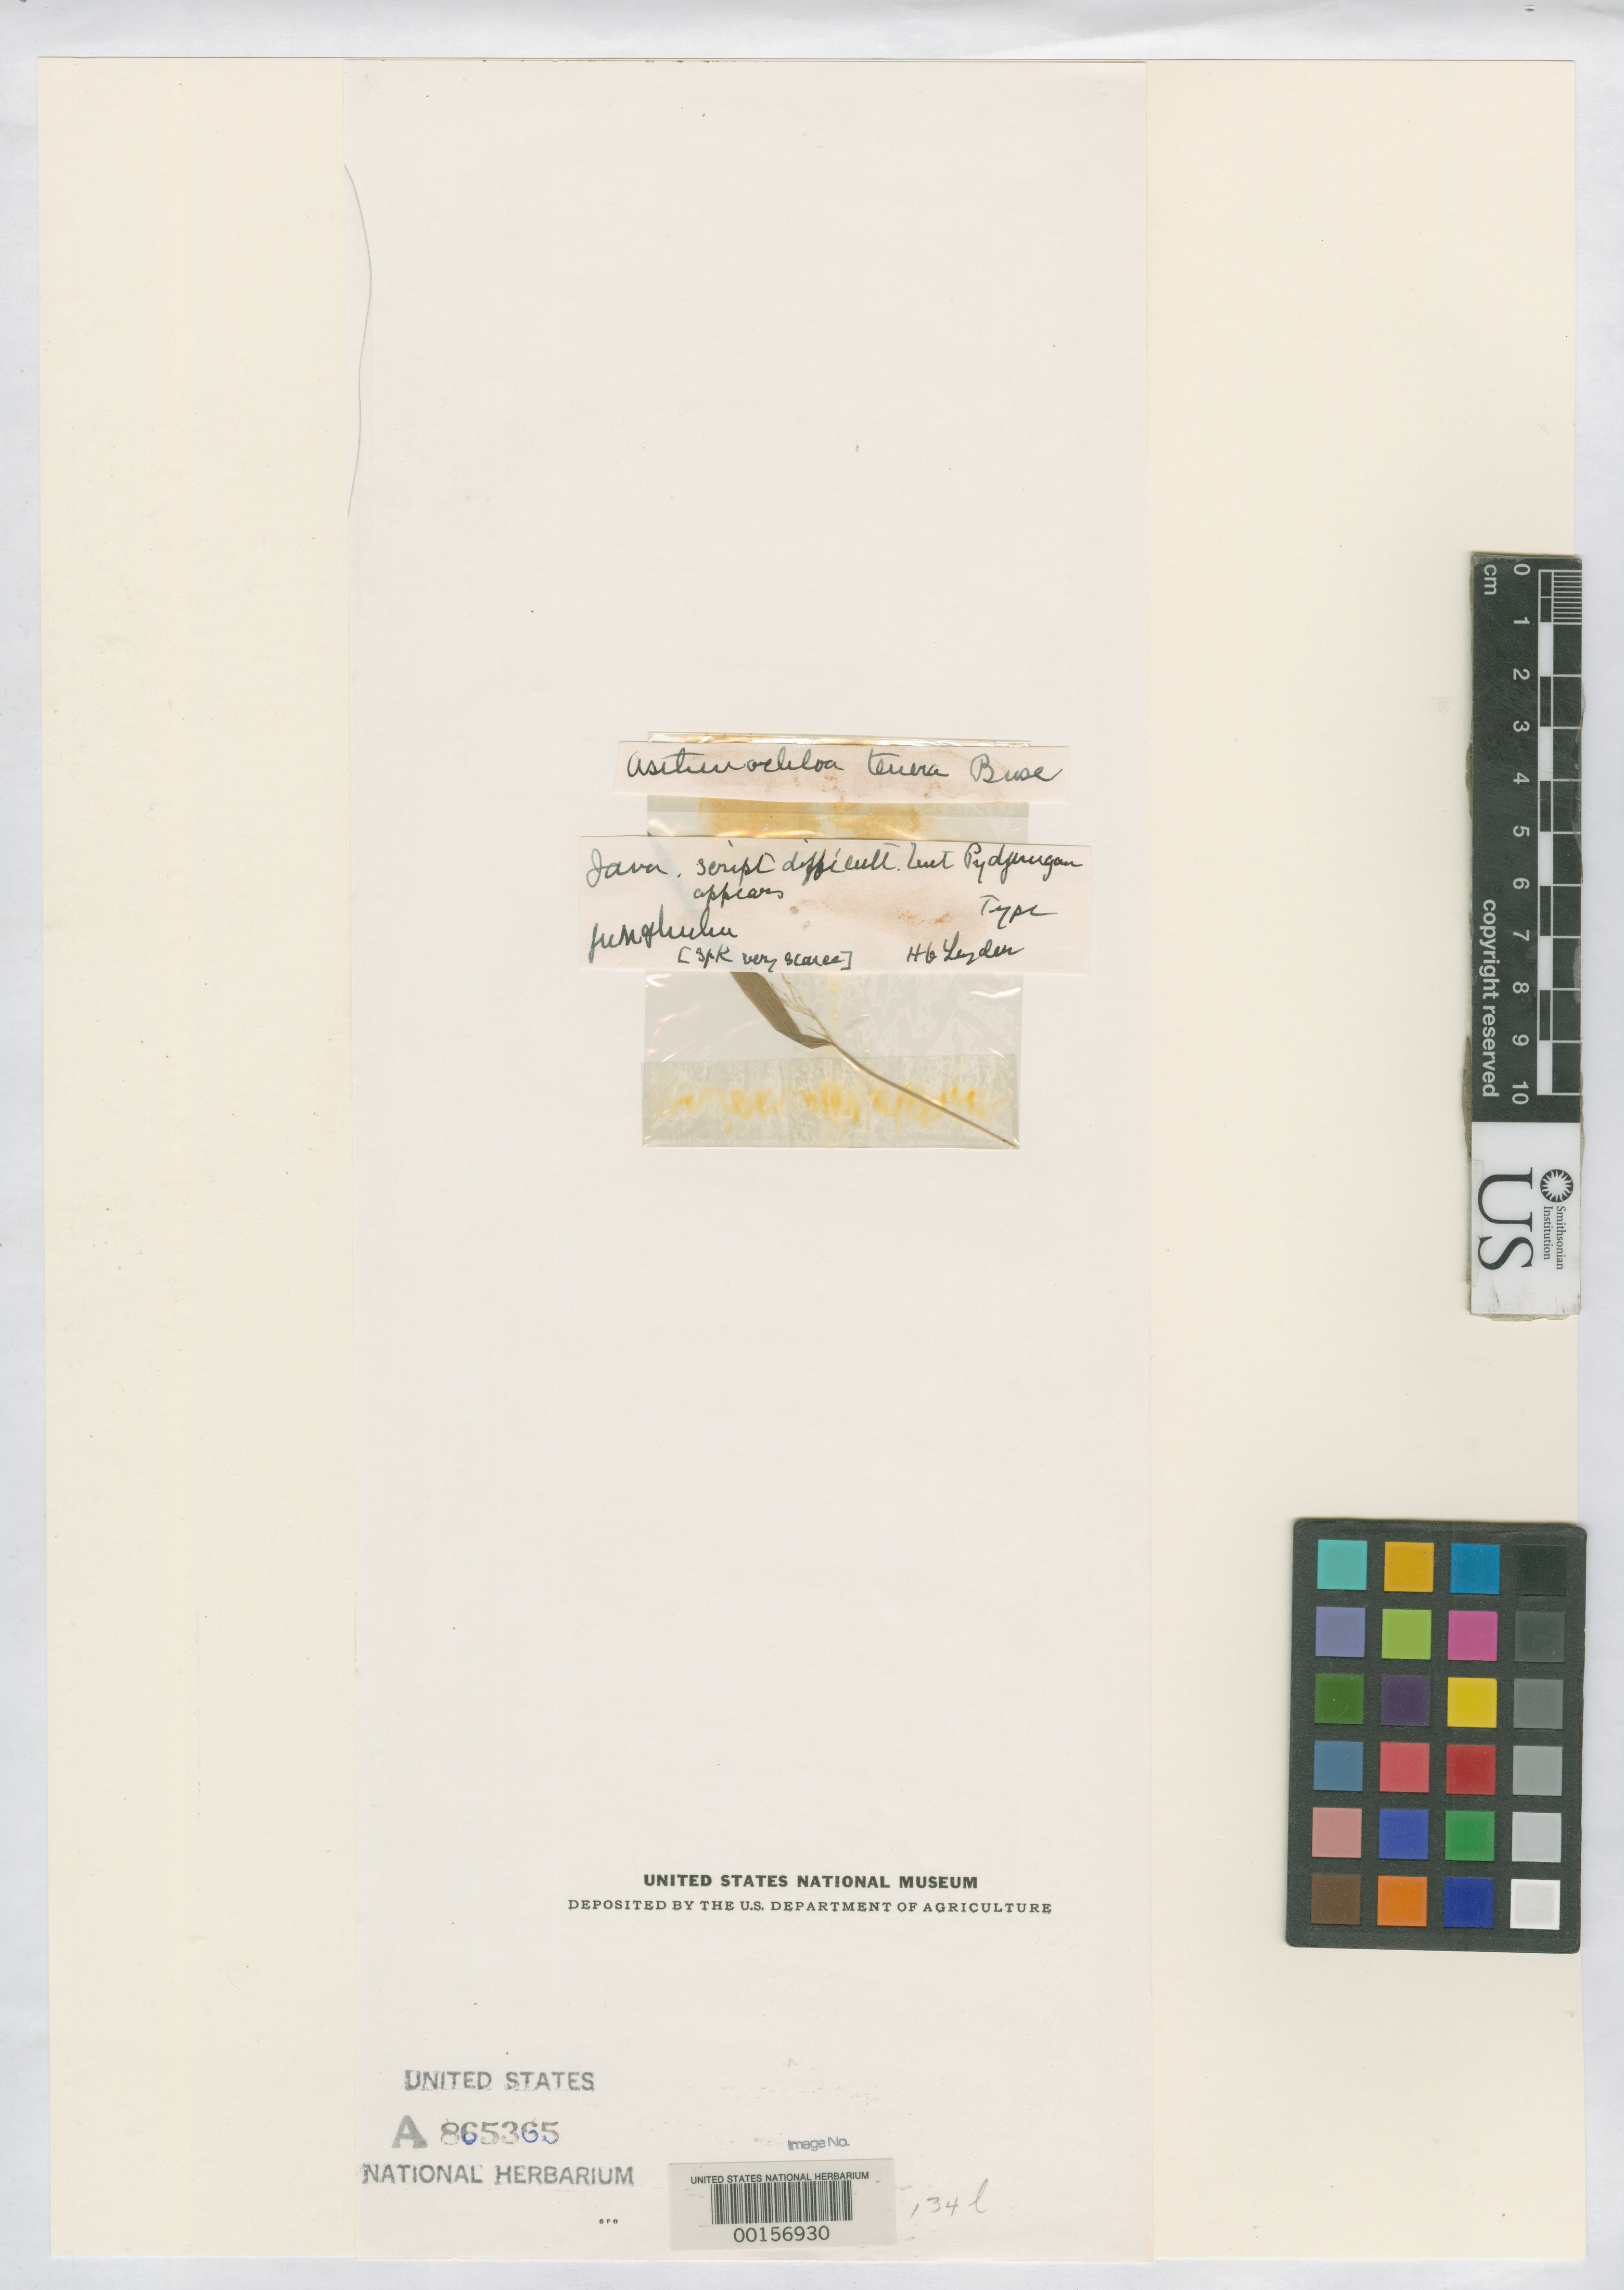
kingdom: Plantae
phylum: Tracheophyta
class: Liliopsida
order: Poales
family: Poaceae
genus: Asthenochloa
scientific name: Asthenochloa tenera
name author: Büse in Miq.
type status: Type Fragment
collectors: F. W. Junghuhn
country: Indonesia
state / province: Java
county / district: Yogjakarta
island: Java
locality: Prope Pidjungan.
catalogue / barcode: US 865365A